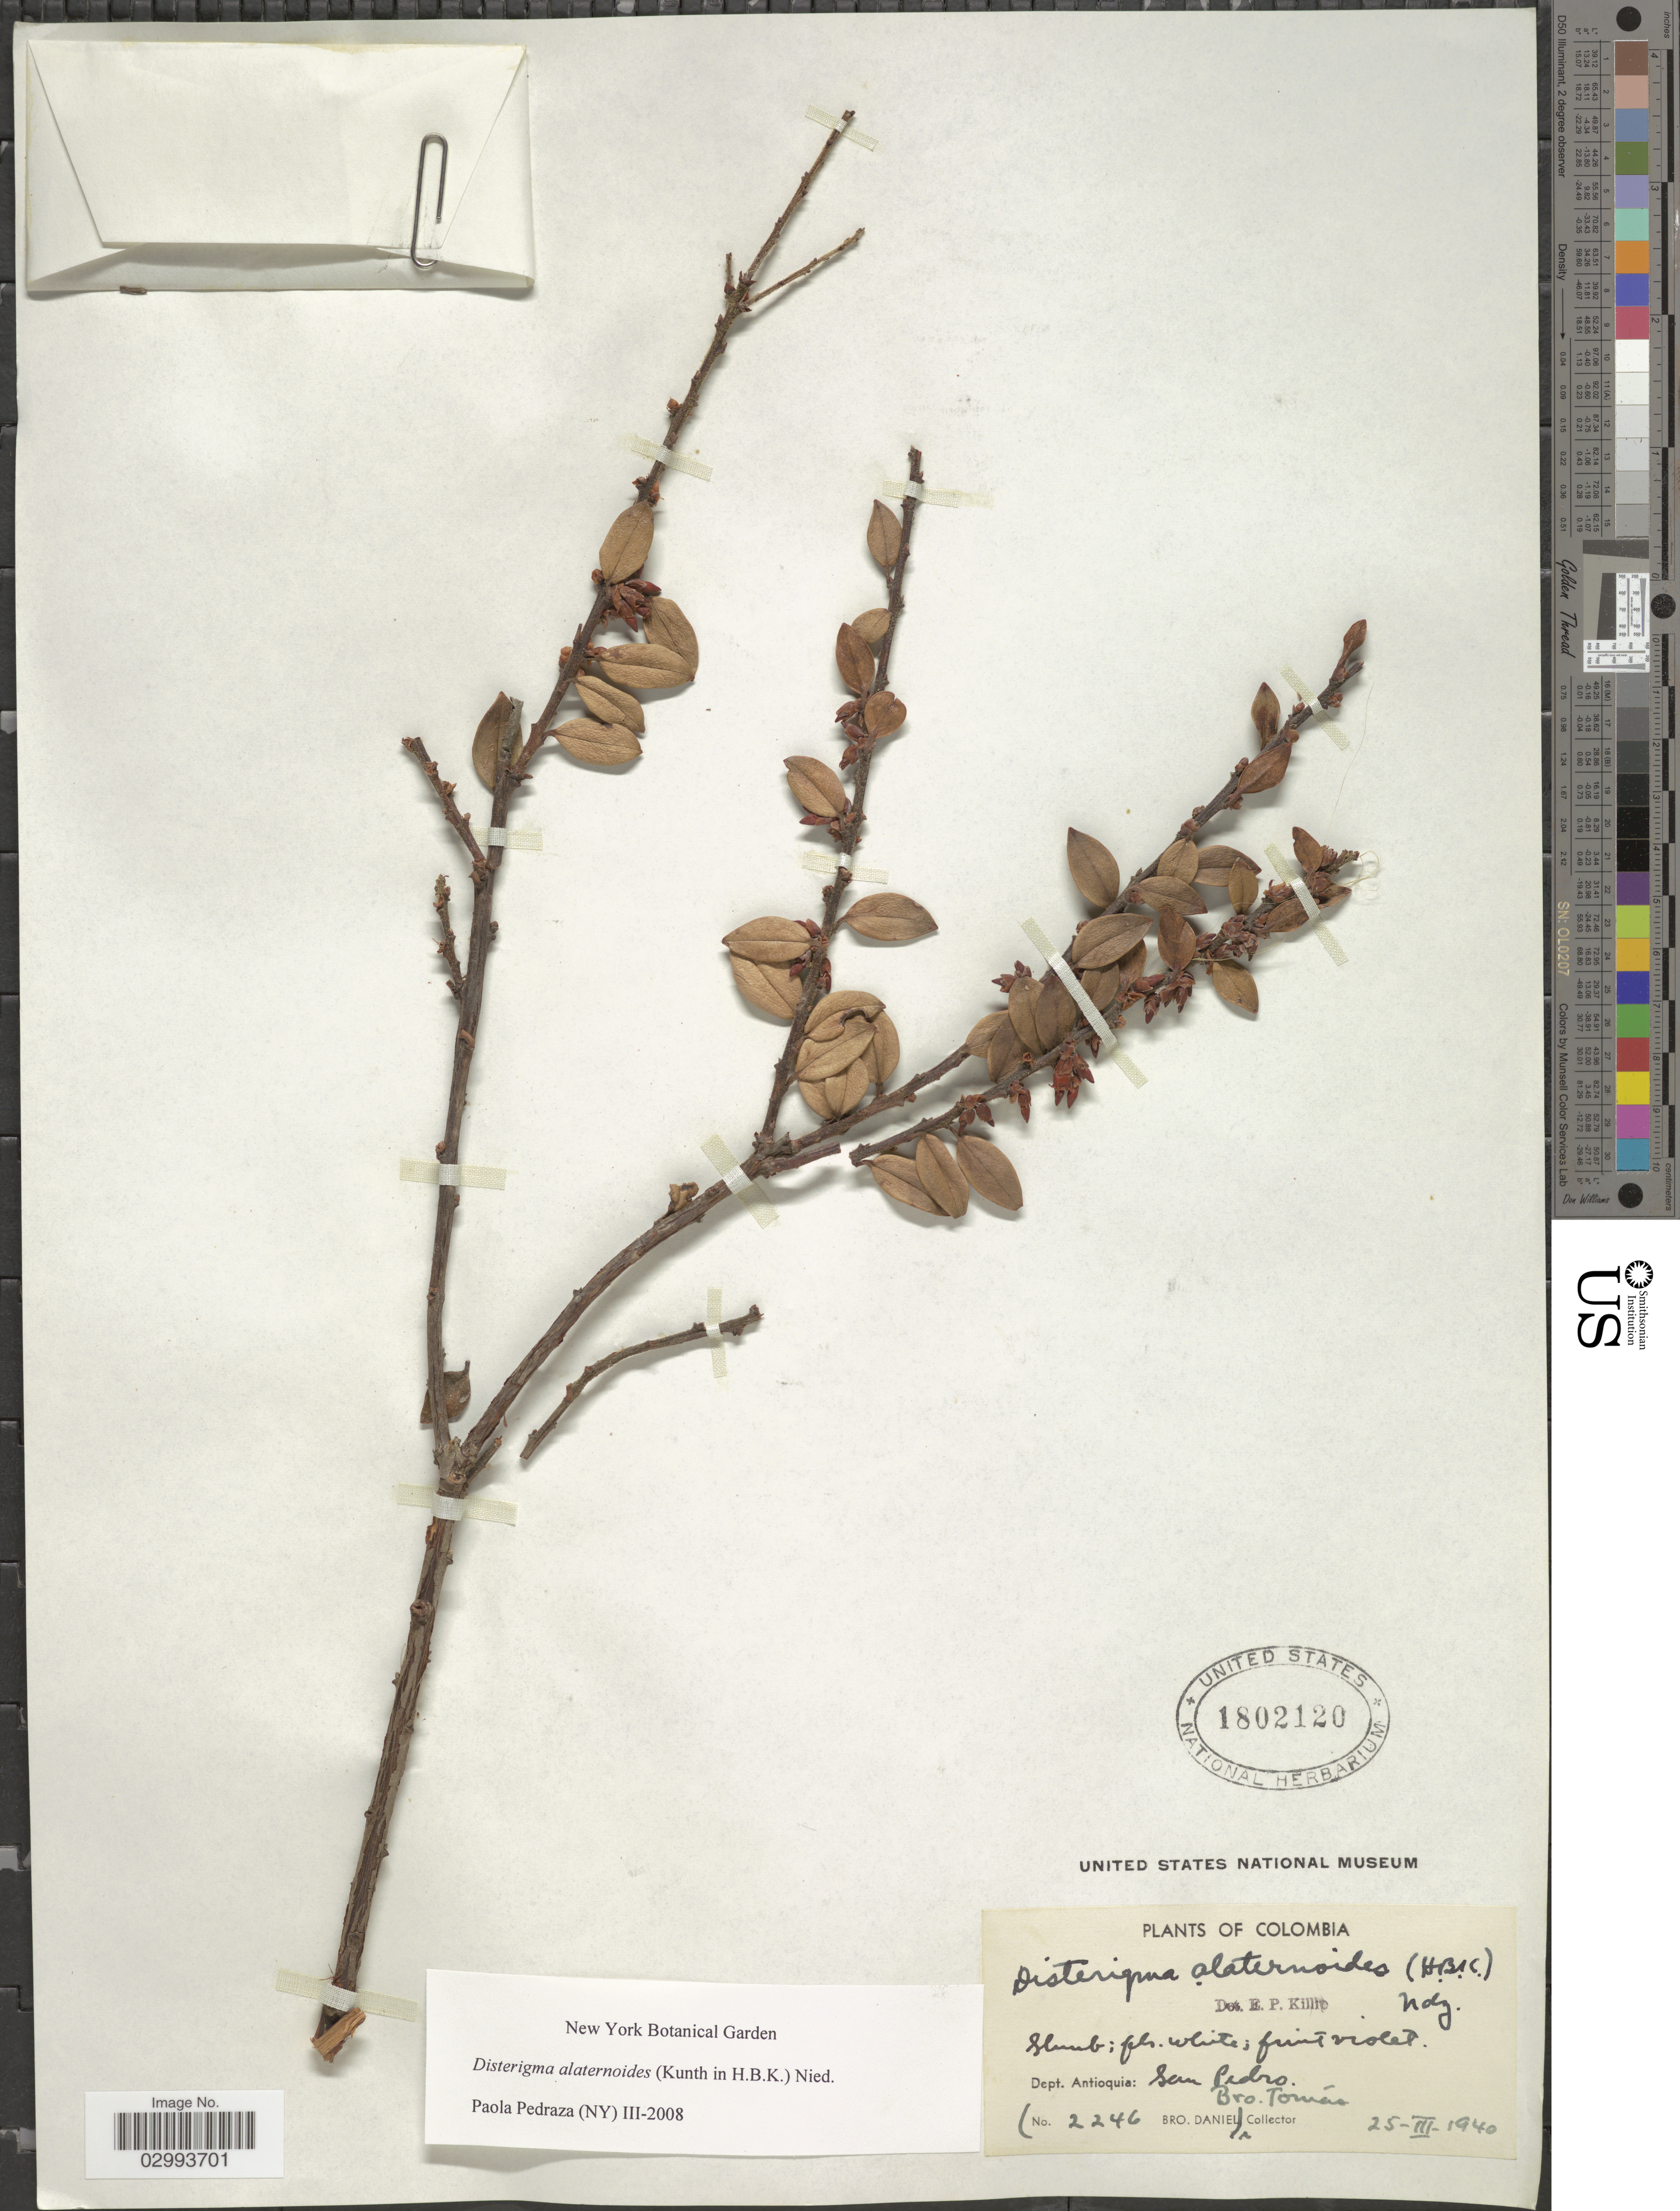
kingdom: Plantae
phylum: Tracheophyta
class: Magnoliopsida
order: Ericales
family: Ericaceae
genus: Disterigma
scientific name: Disterigma alaternoides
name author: (Kunth) Nied.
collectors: Bro. Daniel & B. Tomas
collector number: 2246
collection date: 1940-03-25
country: Colombia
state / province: Antioquia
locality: Dept. Antioquia: San Pedro.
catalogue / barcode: US 1802120